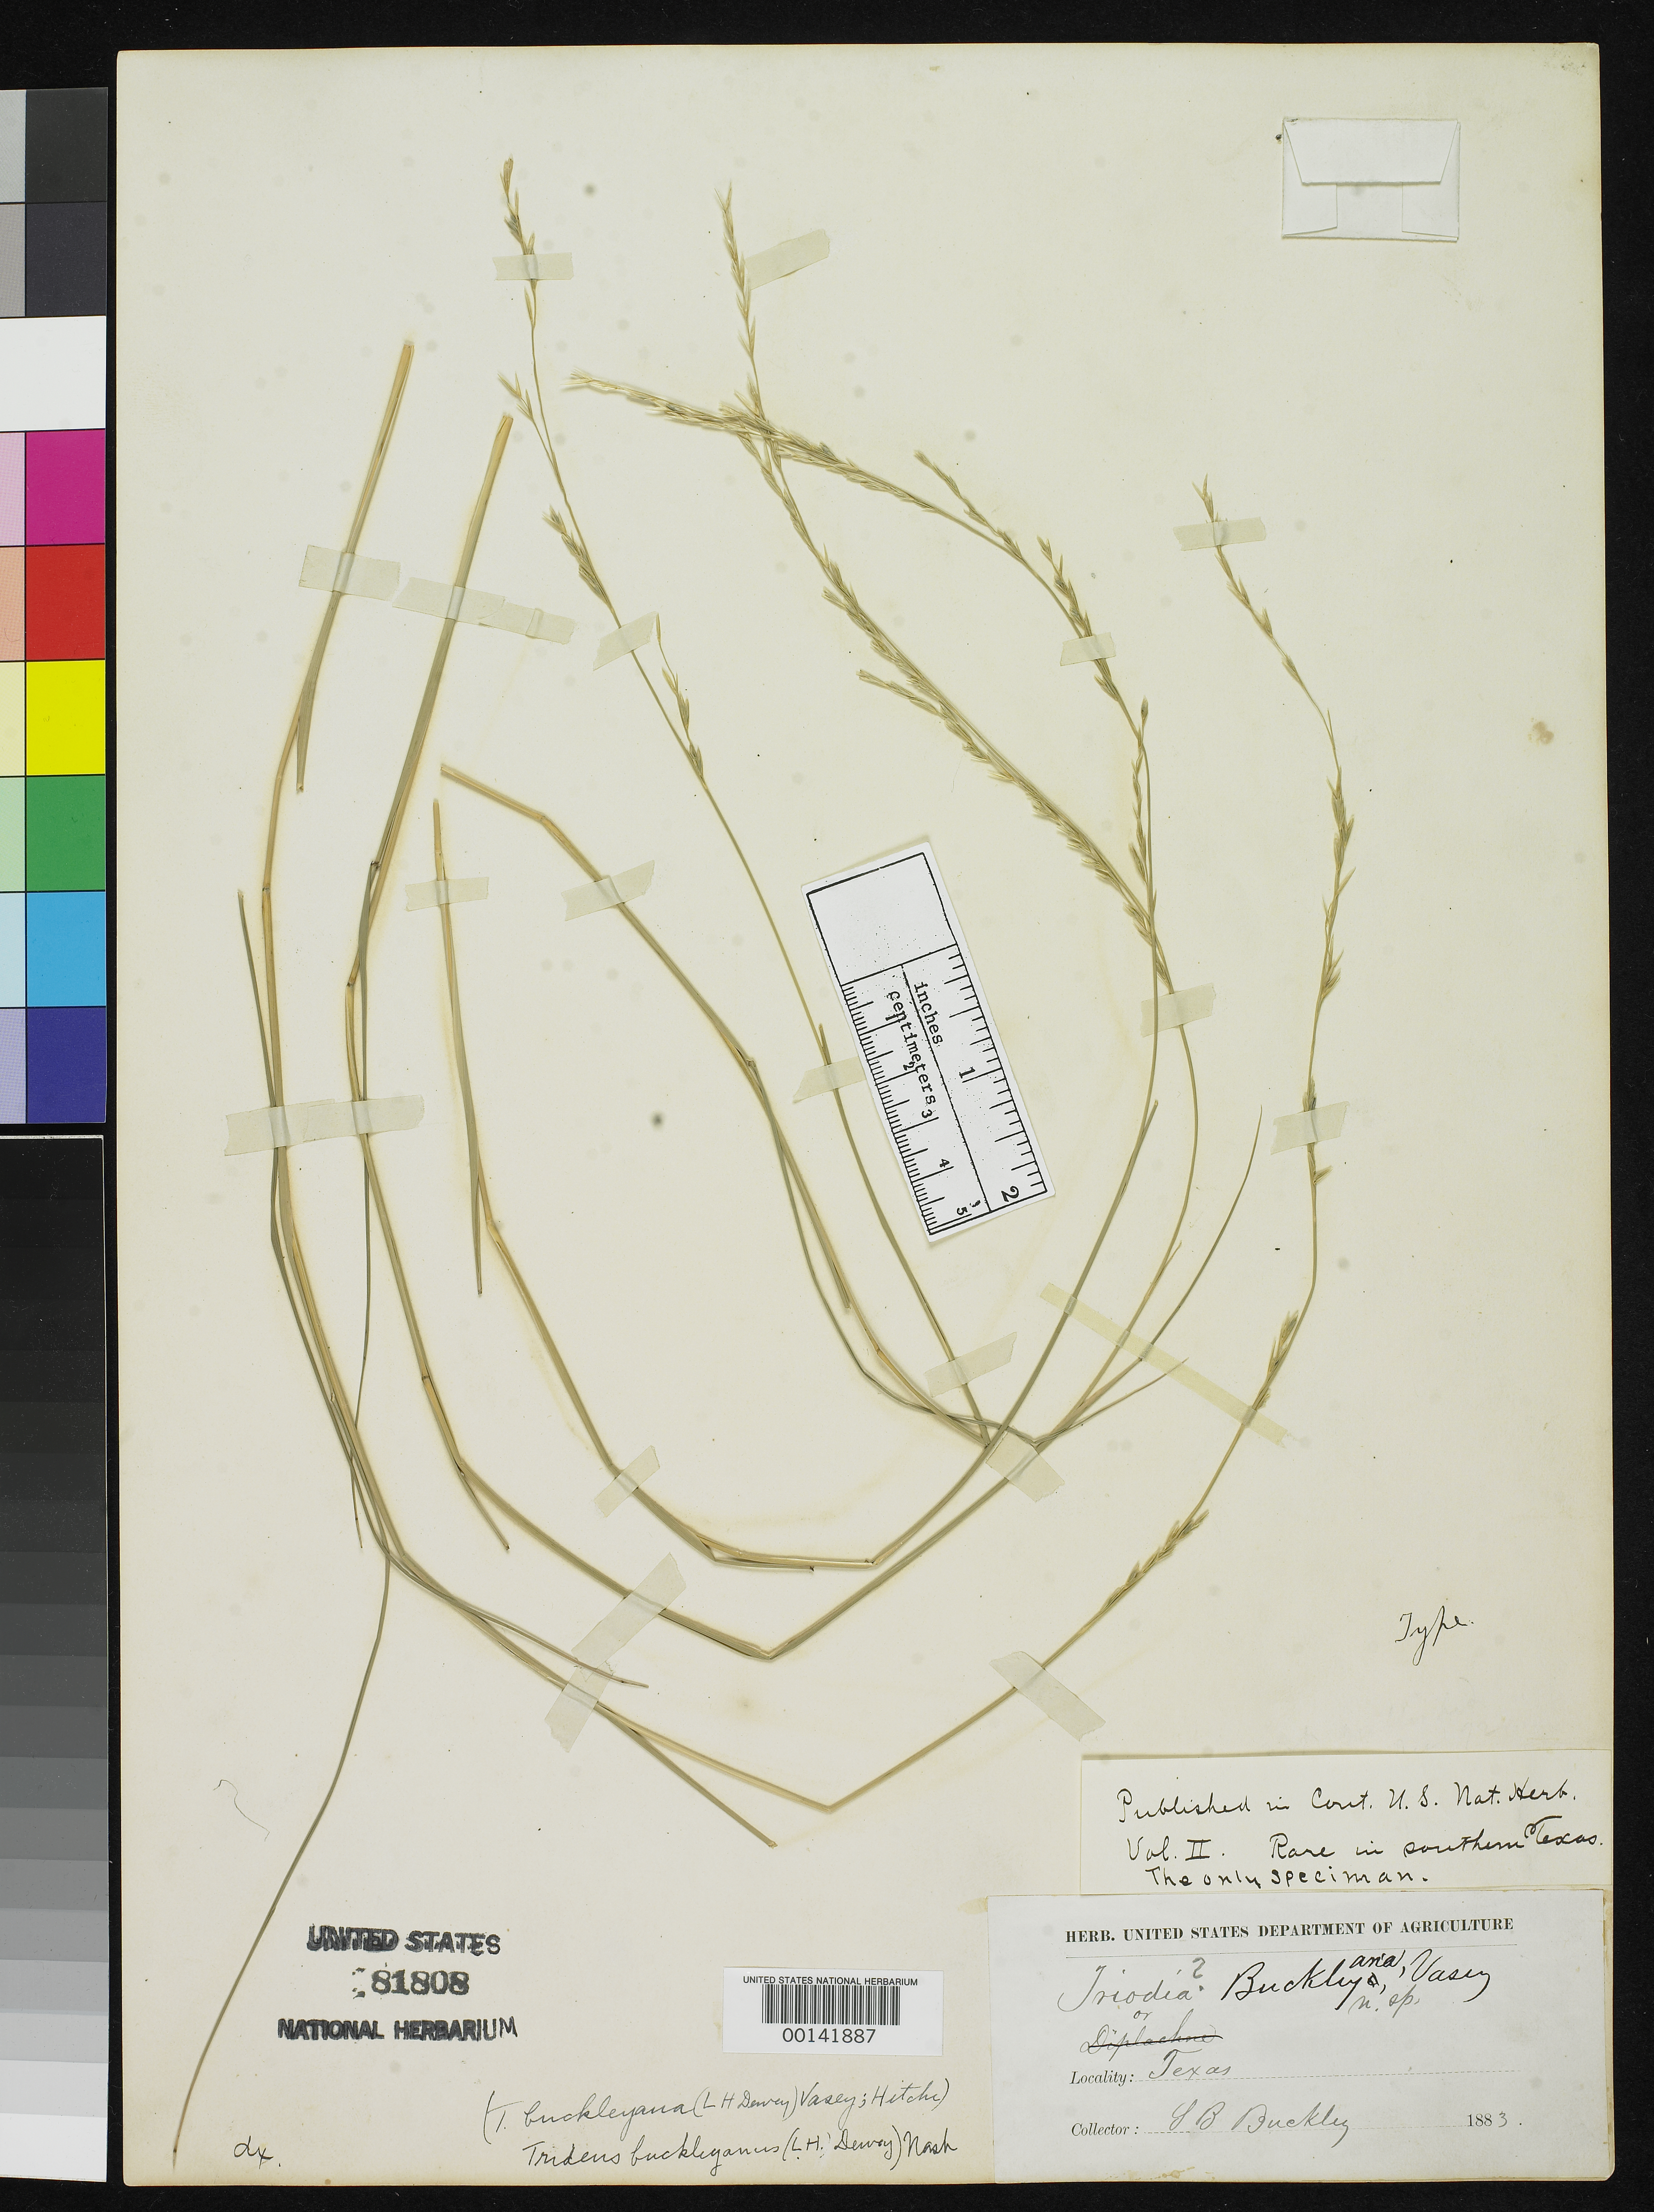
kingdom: Plantae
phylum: Tracheophyta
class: Liliopsida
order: Poales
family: Poaceae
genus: Triodia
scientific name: Triodia buckleyana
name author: Vasey ex Hitchc.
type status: Isotype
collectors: D. Buckley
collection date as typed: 1883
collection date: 1883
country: United States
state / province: Texas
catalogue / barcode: US 81808